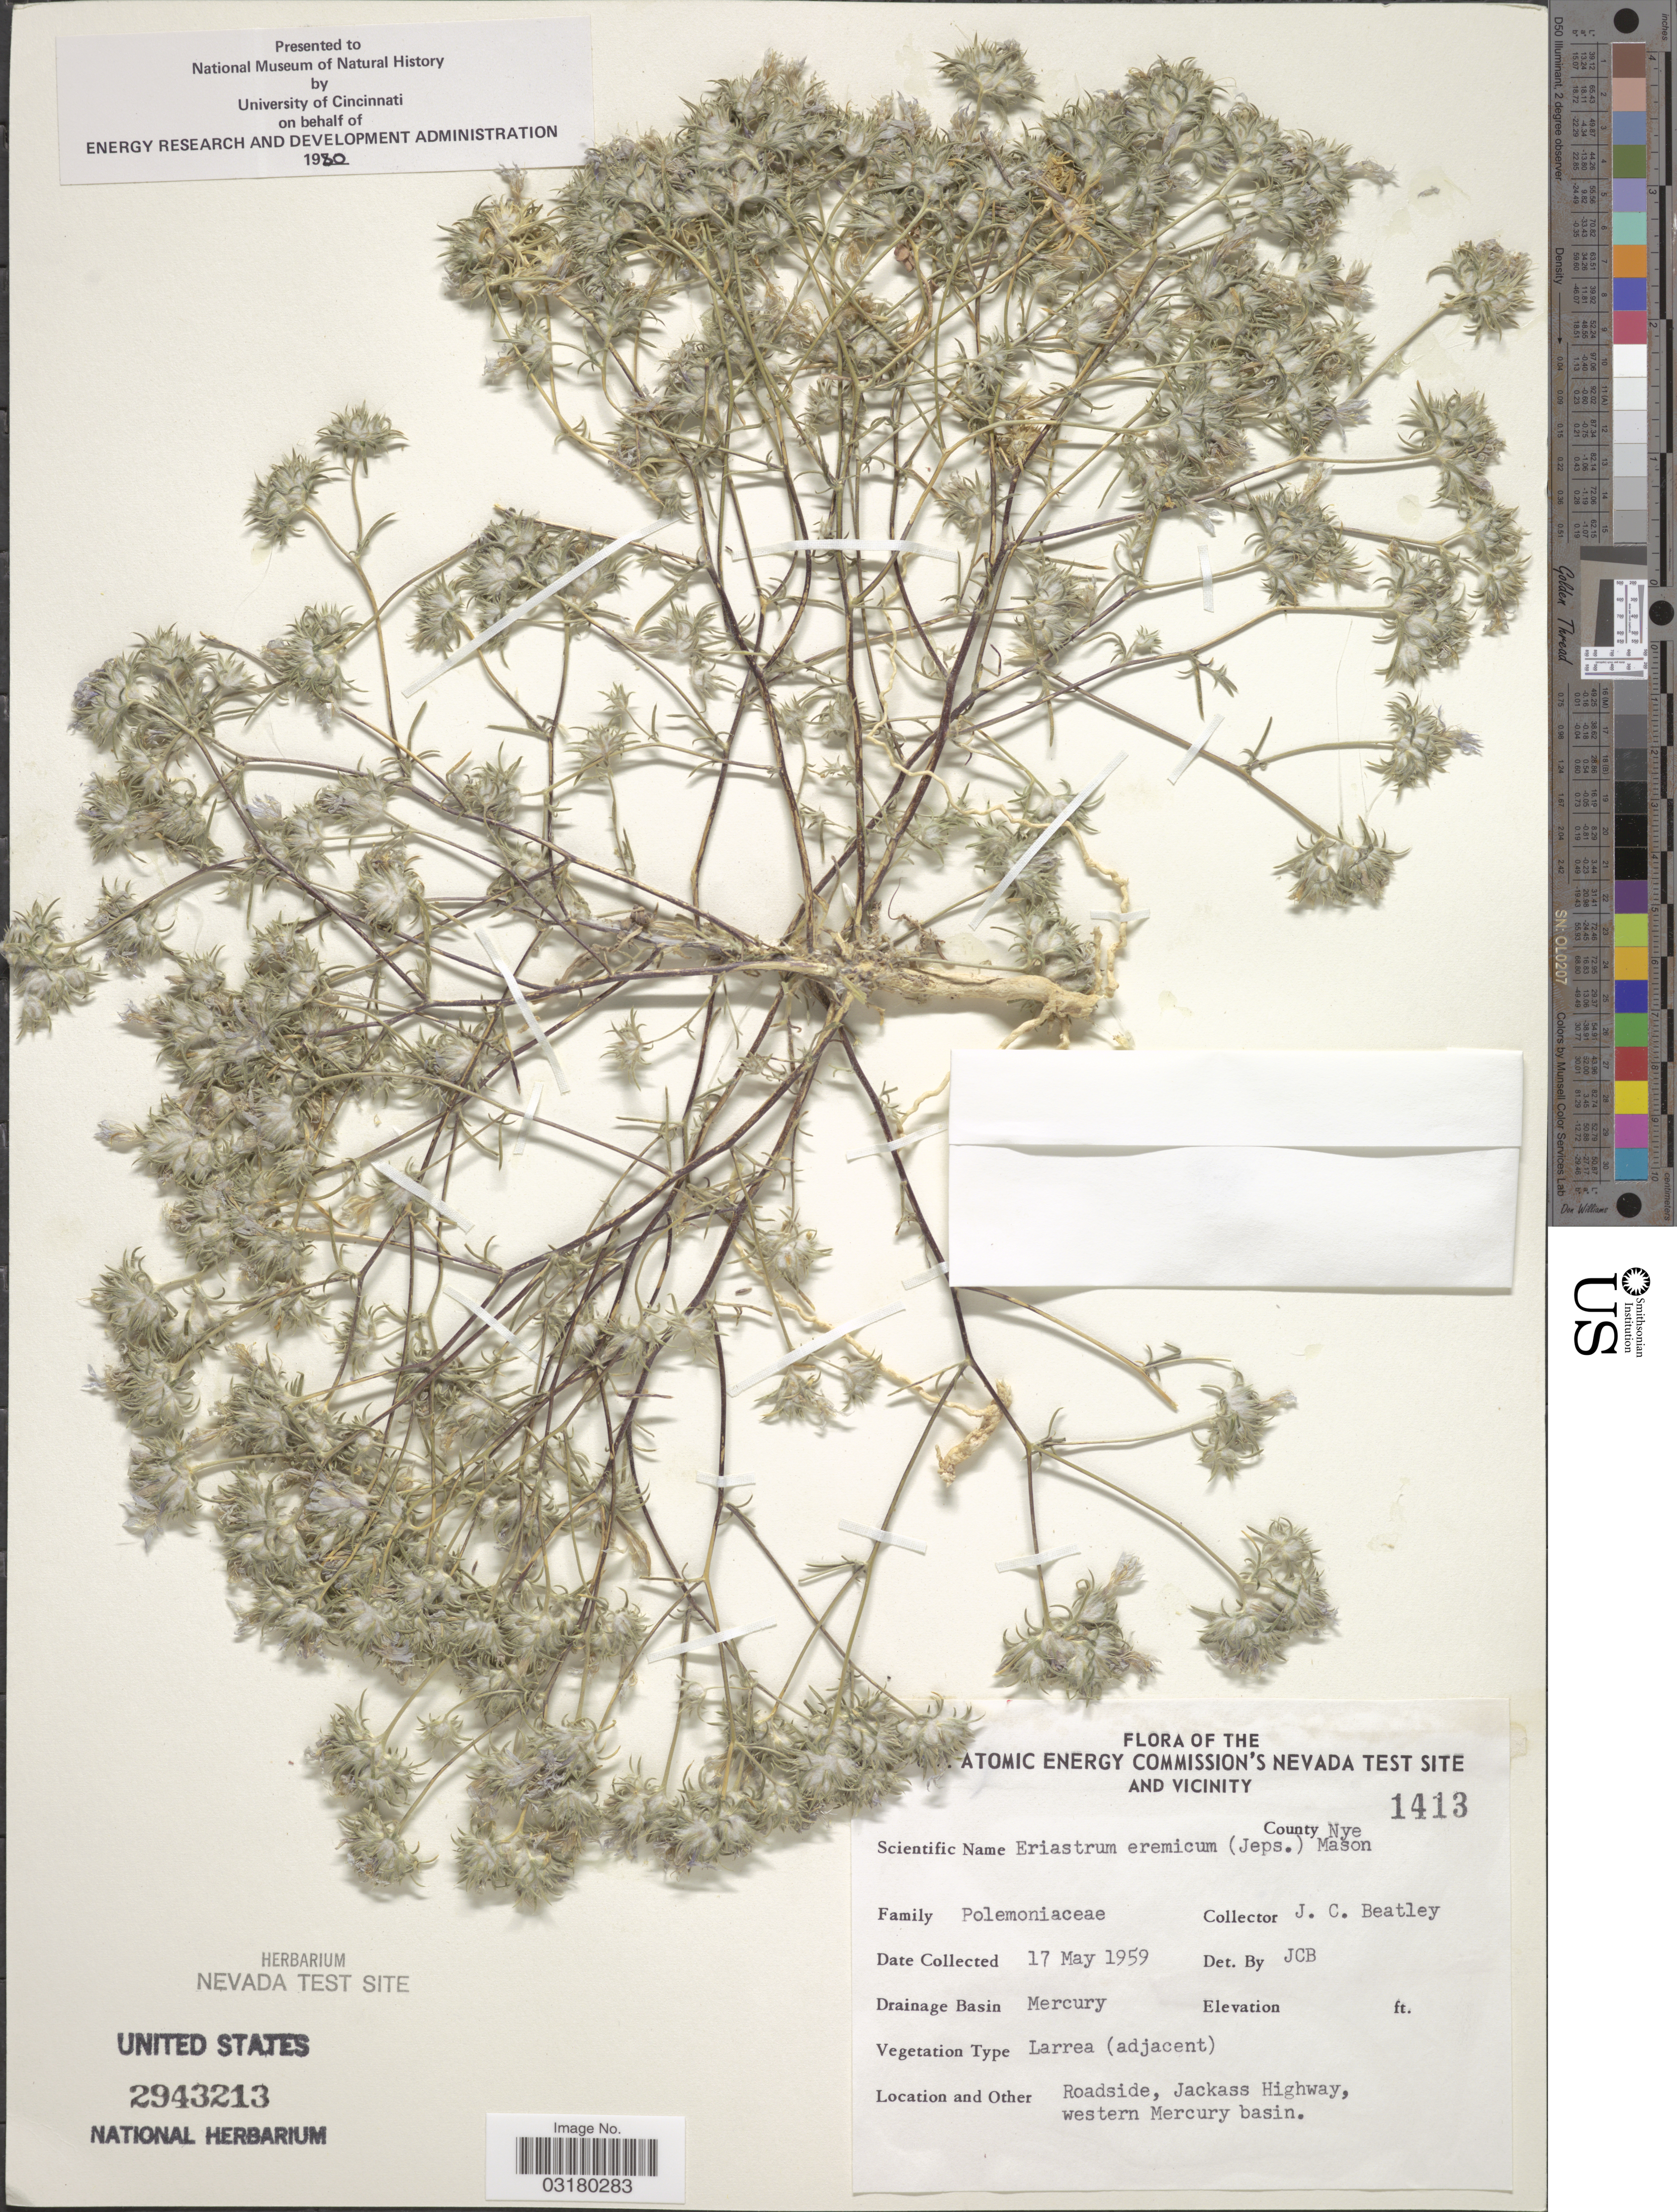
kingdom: Plantae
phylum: Tracheophyta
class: Magnoliopsida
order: Ericales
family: Polemoniaceae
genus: Eriastrum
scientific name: Eriastrum eremicum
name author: (Jeps.) H. Mason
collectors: J. C. Beatley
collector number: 1413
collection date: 1959-05-17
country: United States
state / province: Nevada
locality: The U.S. Atomic Energy Commission's Nevada Test Site and Vicinity. County Nye. Drainage Basin Mercury. Roadside, Jackass Highway, western Mercury basin.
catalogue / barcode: US 2943213